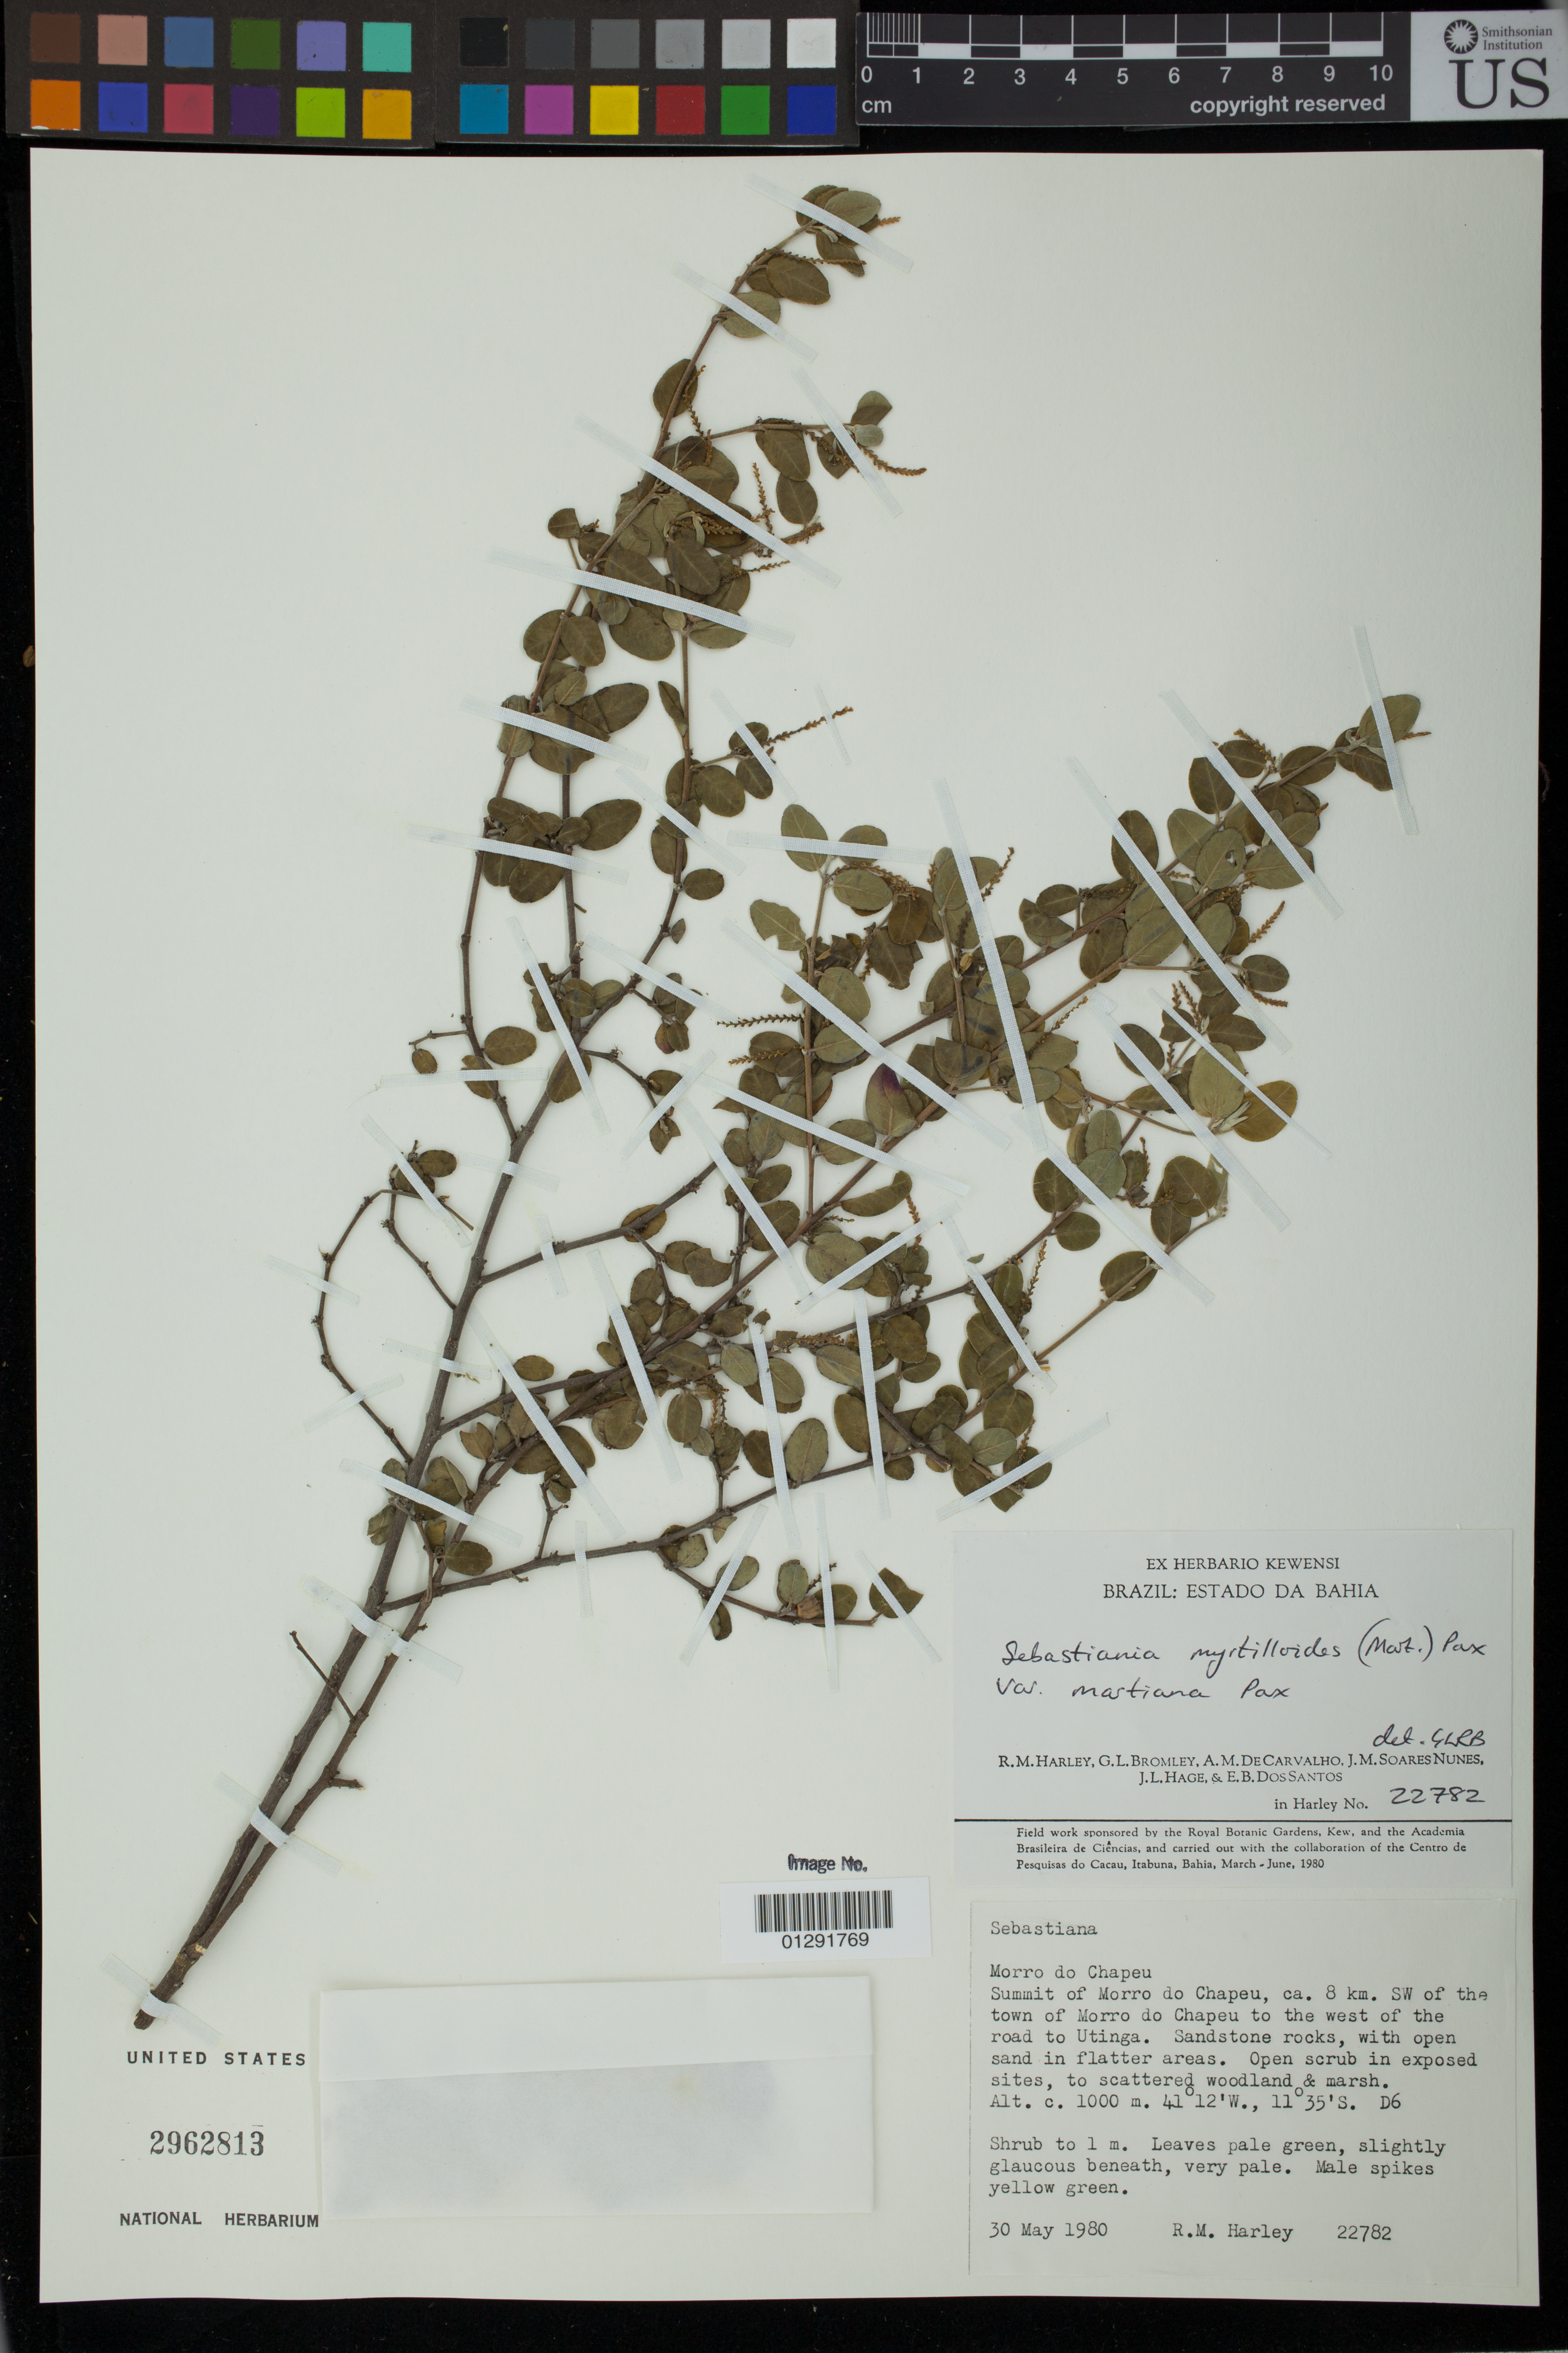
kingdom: Plantae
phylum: Tracheophyta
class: Magnoliopsida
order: Malpighiales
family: Euphorbiaceae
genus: Sebastiania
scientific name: Sebastiania myrtilloides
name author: (Mart.) Pax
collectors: R. M. Harley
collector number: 22782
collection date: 1980-05-30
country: Brazil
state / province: Bahia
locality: Summit of Morro do Chapeu, ca. 8 km. SW of the town of Morro do Chapeu to the west of the road to Utinga.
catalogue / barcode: US 2962813